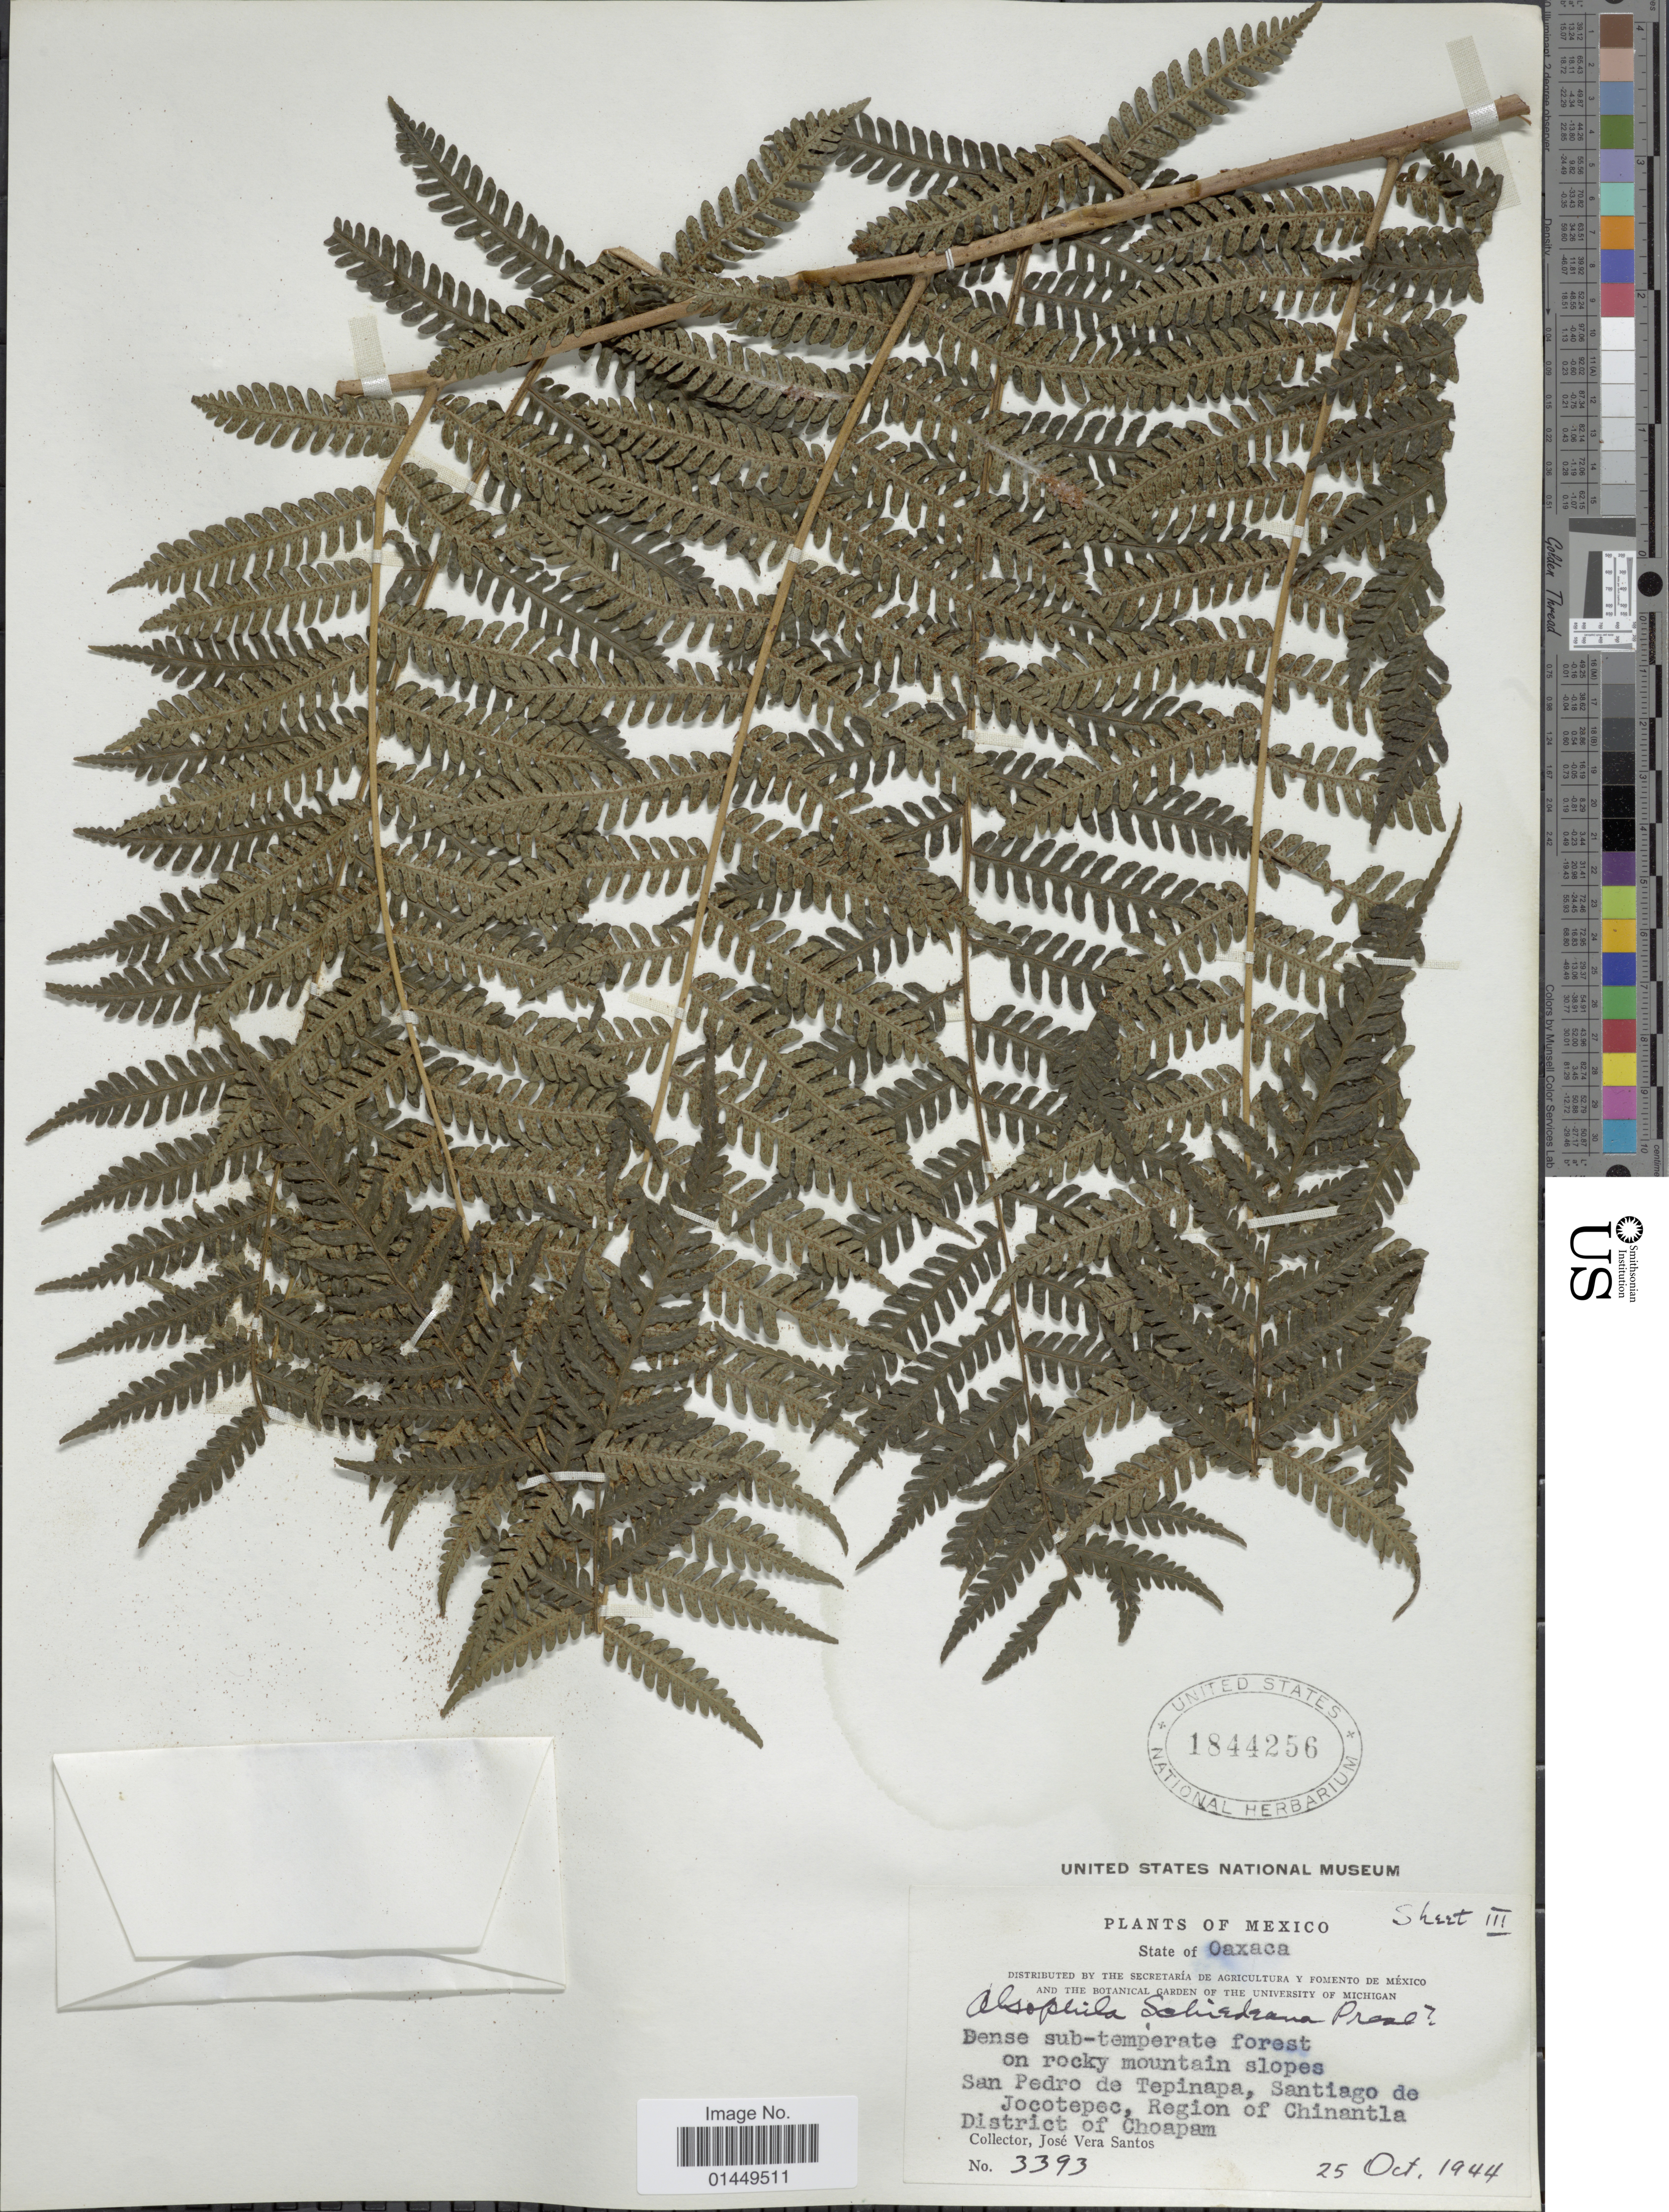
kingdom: Plantae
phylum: Tracheophyta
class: Polypodiopsida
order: Cyatheales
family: Cyatheaceae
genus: Cyathea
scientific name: Cyathea schiedeana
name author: (C. Presl) Domin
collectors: J. V. Santos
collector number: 3393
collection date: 1944-10-25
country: Mexico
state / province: Oaxaca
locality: State of Oaxaca, San Pedro de Tepinapa, Santiago de Jocotepec, Region of Chinantla, District of Choapman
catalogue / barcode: US 1844256